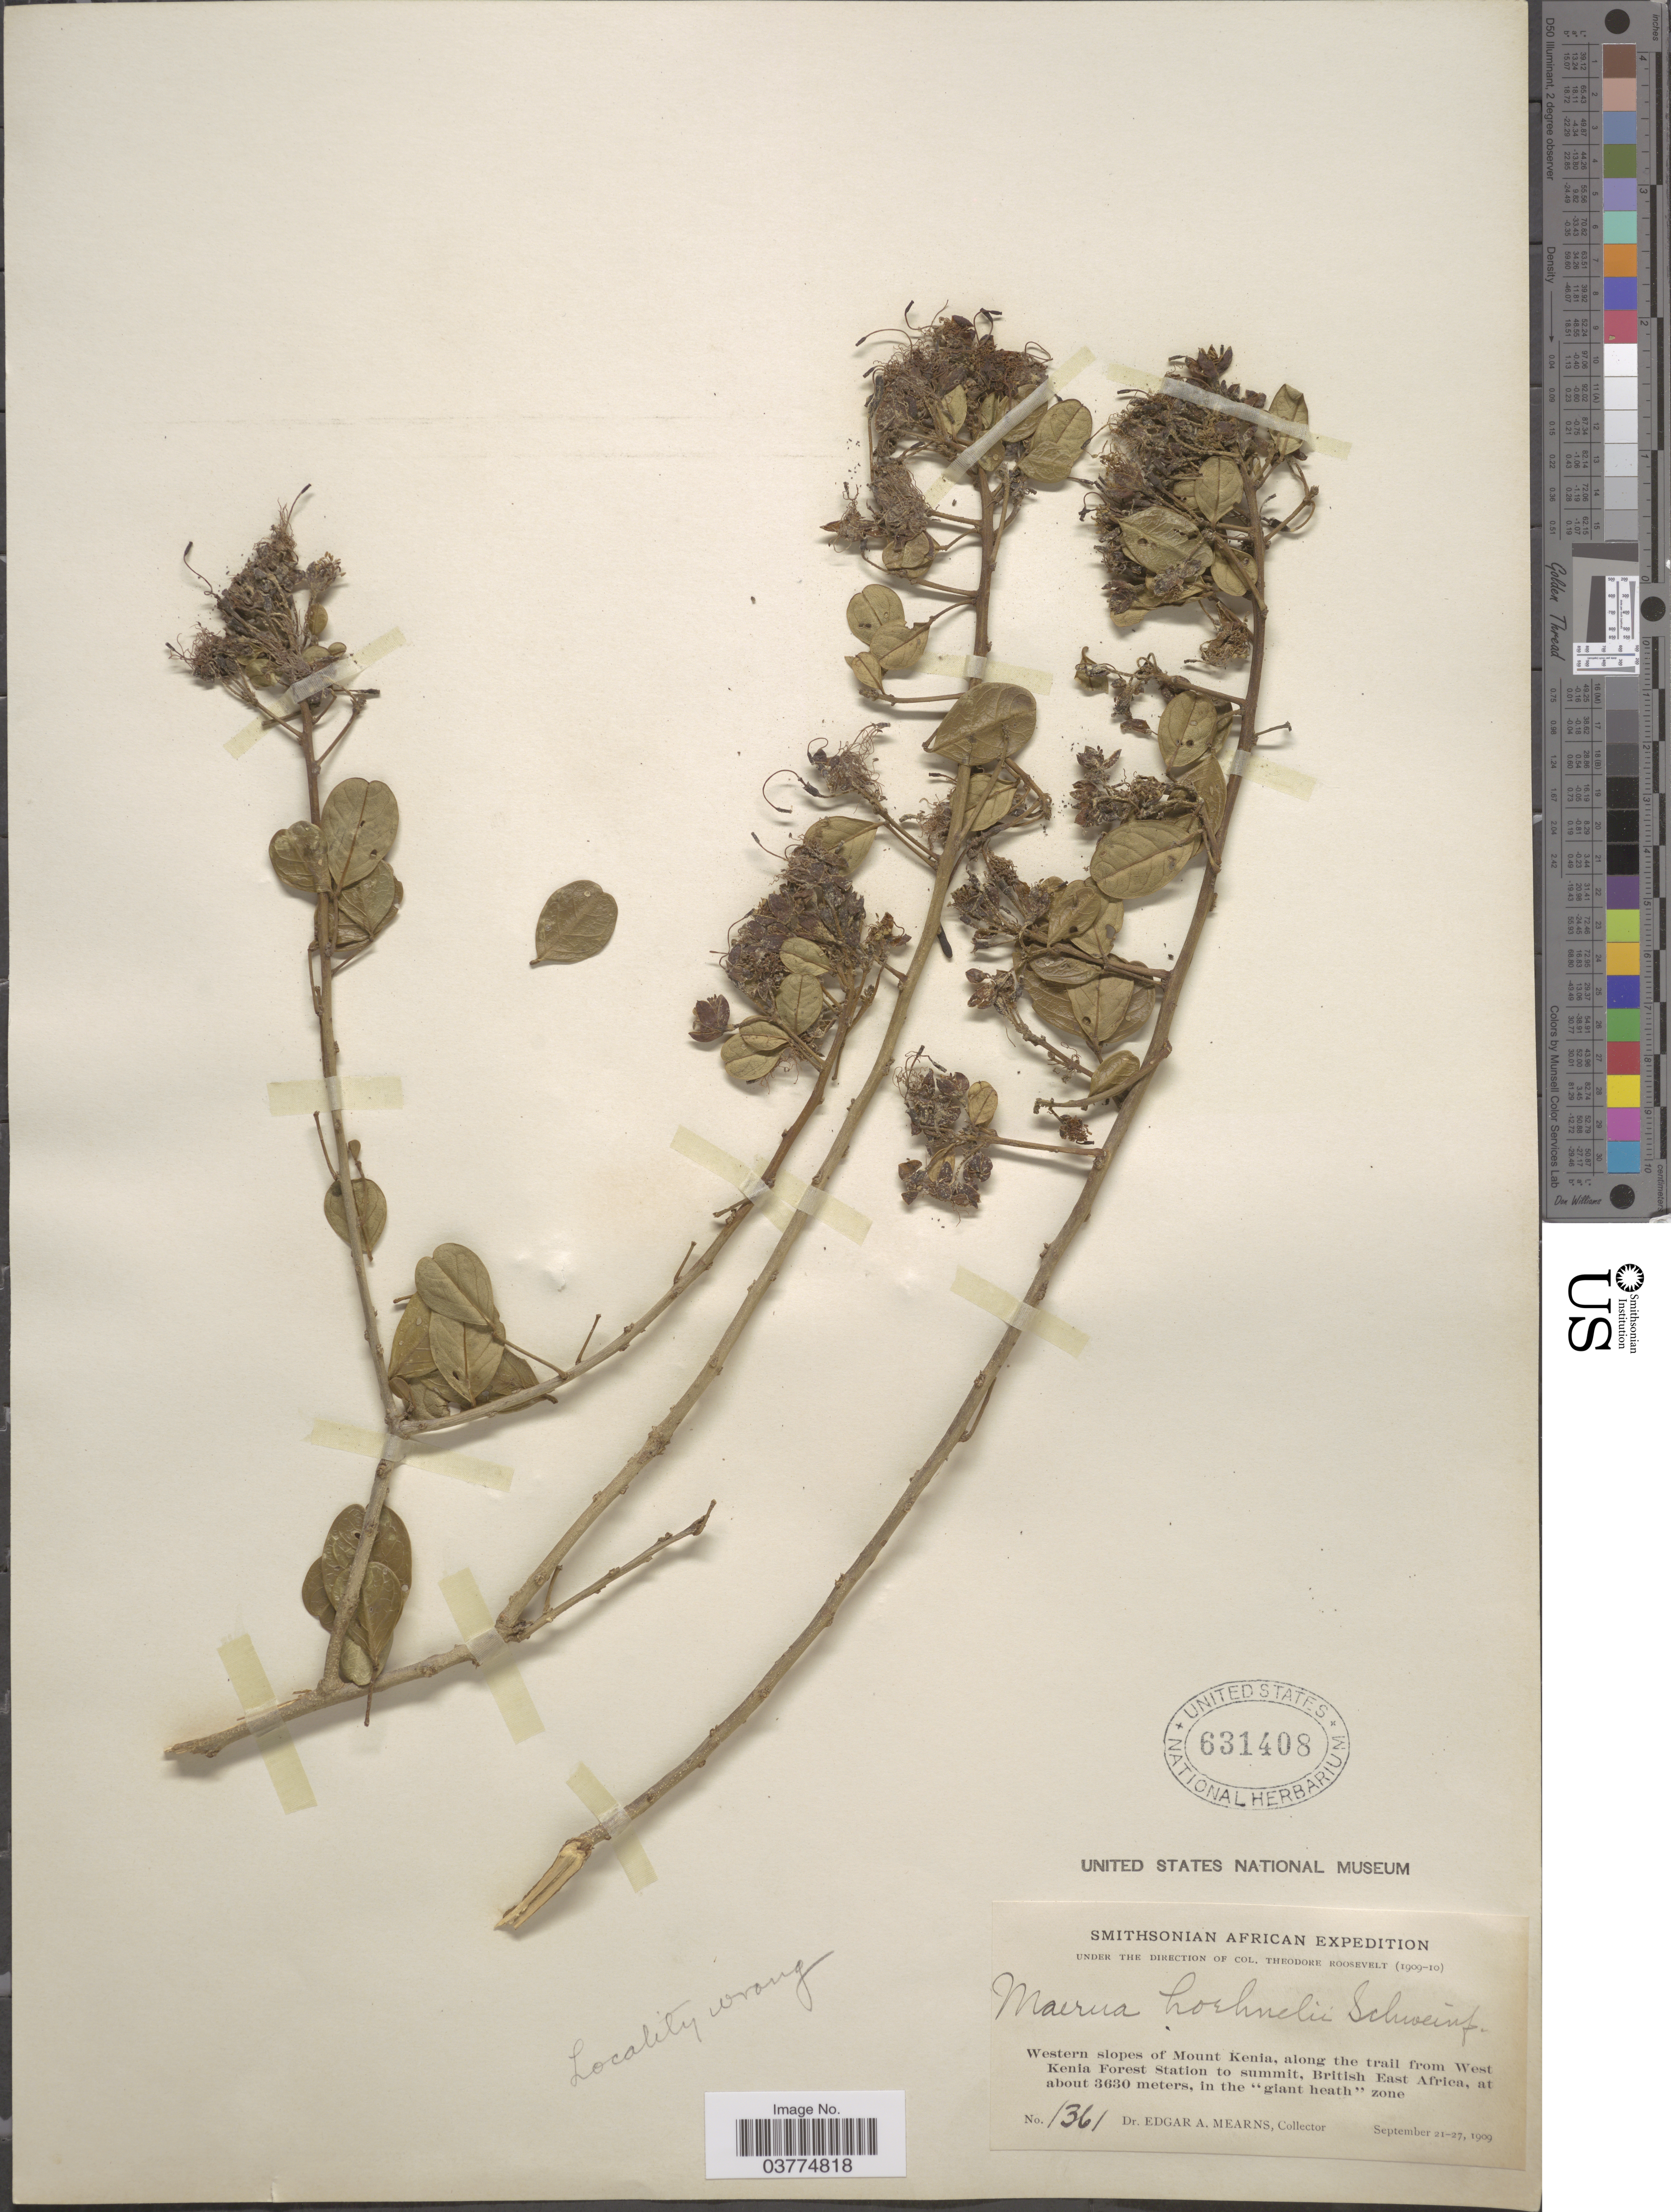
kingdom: Plantae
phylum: Tracheophyta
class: Magnoliopsida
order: Brassicales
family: Capparaceae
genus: Maerua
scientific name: Maerua hoehnelii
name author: Schweinf.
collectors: E. A. Mearns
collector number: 1361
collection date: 1909-09-21/1909-09-27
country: Kenya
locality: Western slopes of Mount Kenia, along the trail from West Kenia Forest Station to summit, British East Africa, in the "giant heath" zone.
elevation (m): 3630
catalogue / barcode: US 631408